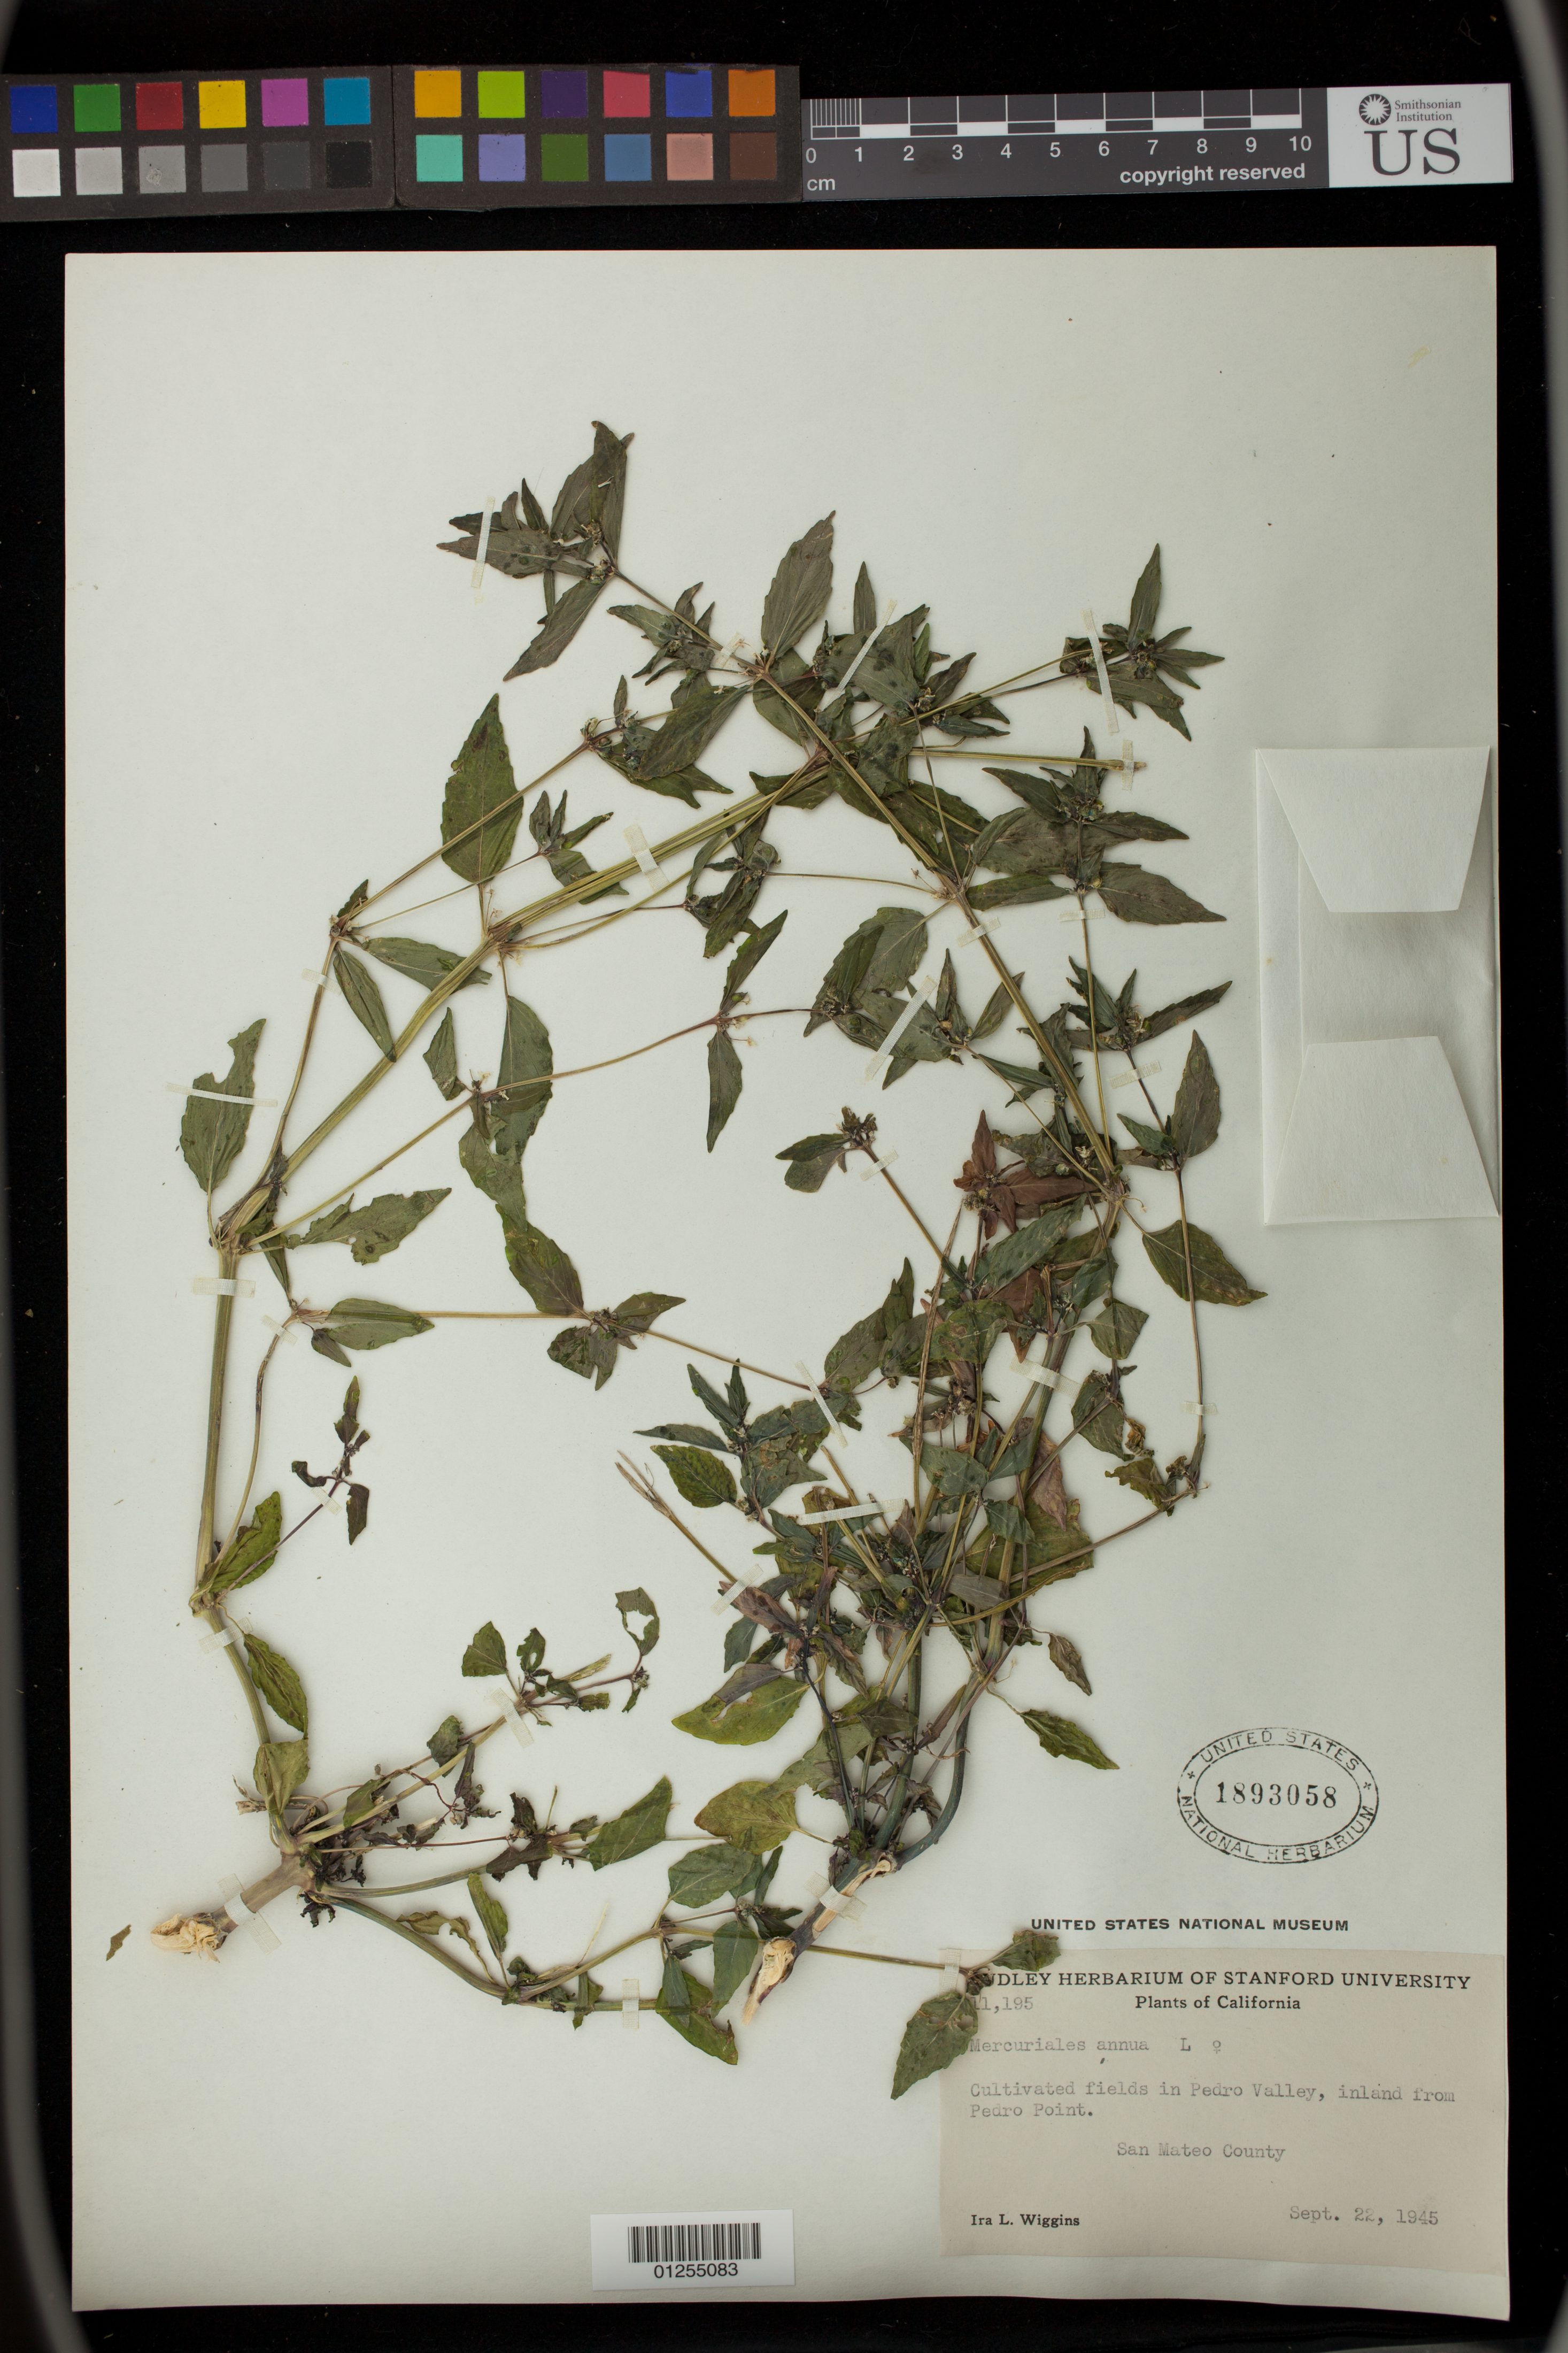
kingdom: Plantae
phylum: Tracheophyta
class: Magnoliopsida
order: Malpighiales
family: Euphorbiaceae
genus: Mercurialis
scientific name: Mercurialis annua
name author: L.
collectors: I. L. Wiggins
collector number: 11,195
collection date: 1945-09-22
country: United States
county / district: San Mateo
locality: Cultivated fields in Pedro Valley, inland from Pedro Point.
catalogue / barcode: US 1893058